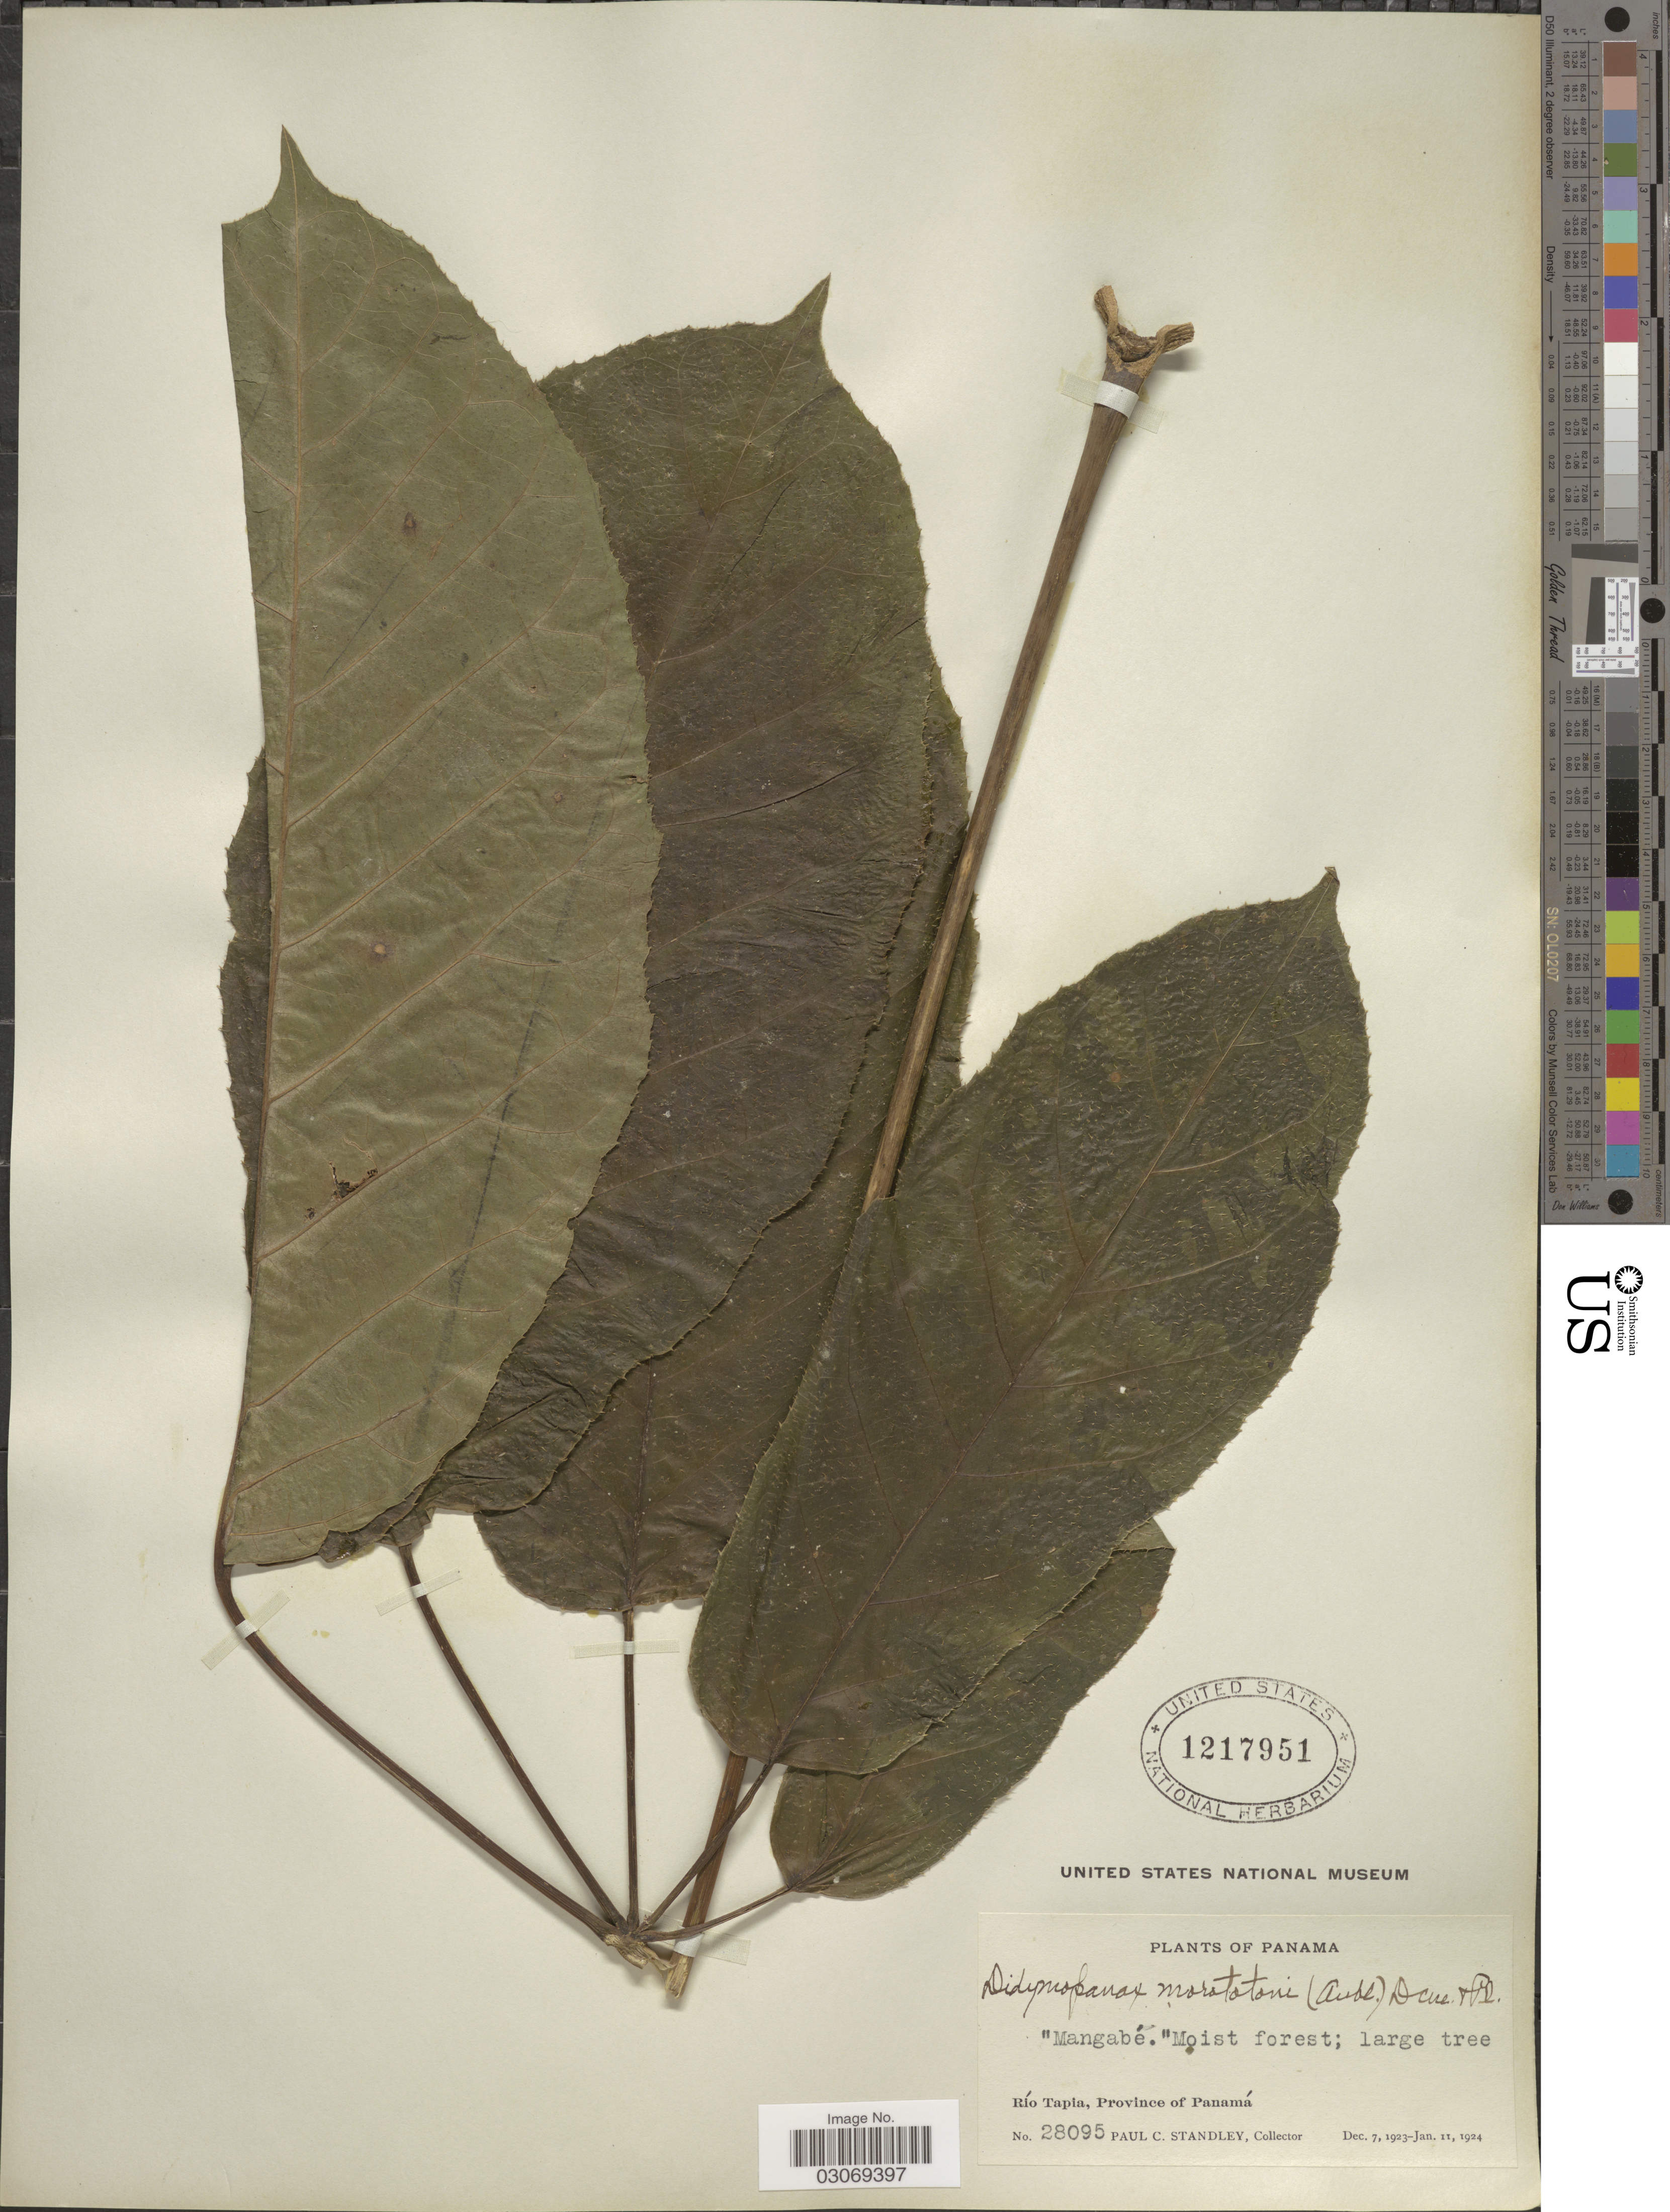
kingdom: Plantae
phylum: Tracheophyta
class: Magnoliopsida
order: Apiales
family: Araliaceae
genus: Schefflera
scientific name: Schefflera morototoni (Aubl.) Maguire, Steyerm. & Frodin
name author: (Aubl.) Maguire et al.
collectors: P. C. Standley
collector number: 28095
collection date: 1923-12-07/1924-01-11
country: Panama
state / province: Panamá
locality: Río Tapia.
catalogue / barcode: US 1217951